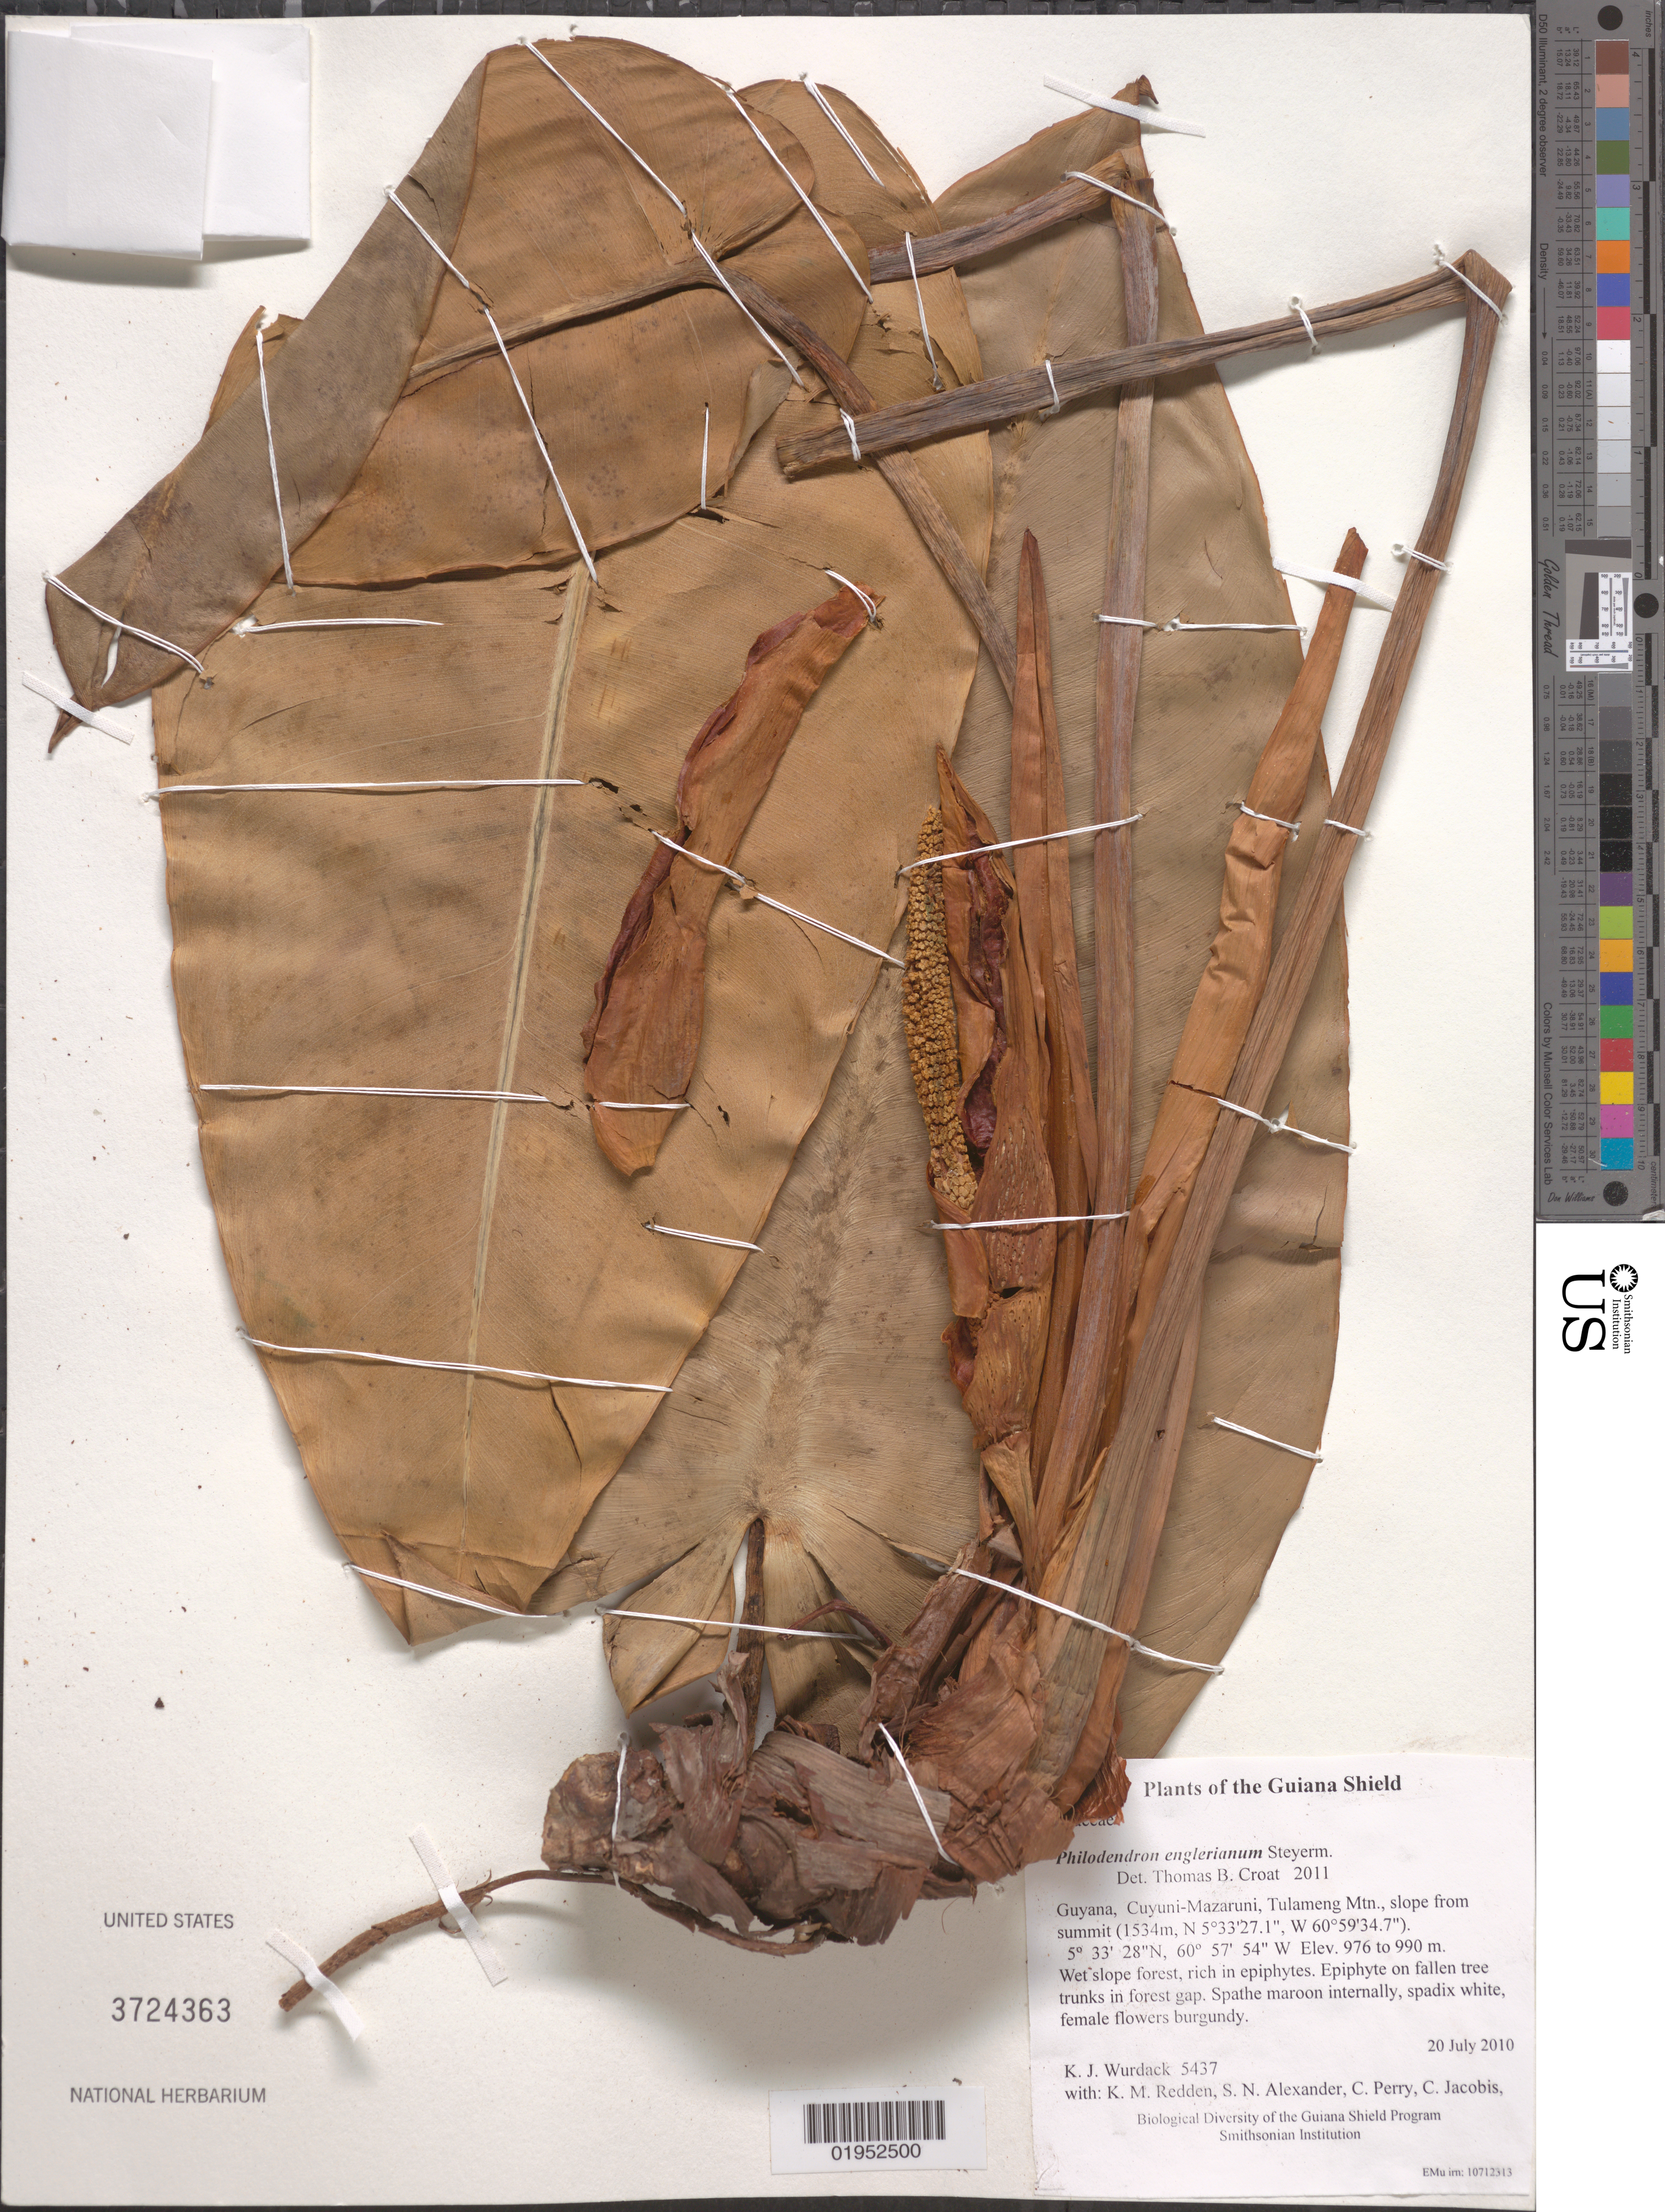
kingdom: Plantae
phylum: Tracheophyta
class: Liliopsida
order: Alismatales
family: Araceae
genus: Philodendron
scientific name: Philodendron englerianum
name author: Steyerm.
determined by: Croat, Thomas B., Missouri Botanical Garden (MO)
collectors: K. Wurdack, K. M. Redden, S. N. Alexander, C. Perry, C. Jacobis, D. Hunter, V. Roland & H. Hunter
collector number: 5437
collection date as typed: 20 July 2010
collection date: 2010-07-20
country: Guyana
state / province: Cuyuni-Mazaruni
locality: Tulameng Mtn., slope from summit (1534m, N 5°33'27.1", W 60°59'34.7")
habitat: Wet slope forest, rich in epiphytes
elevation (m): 976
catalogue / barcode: US 3724363